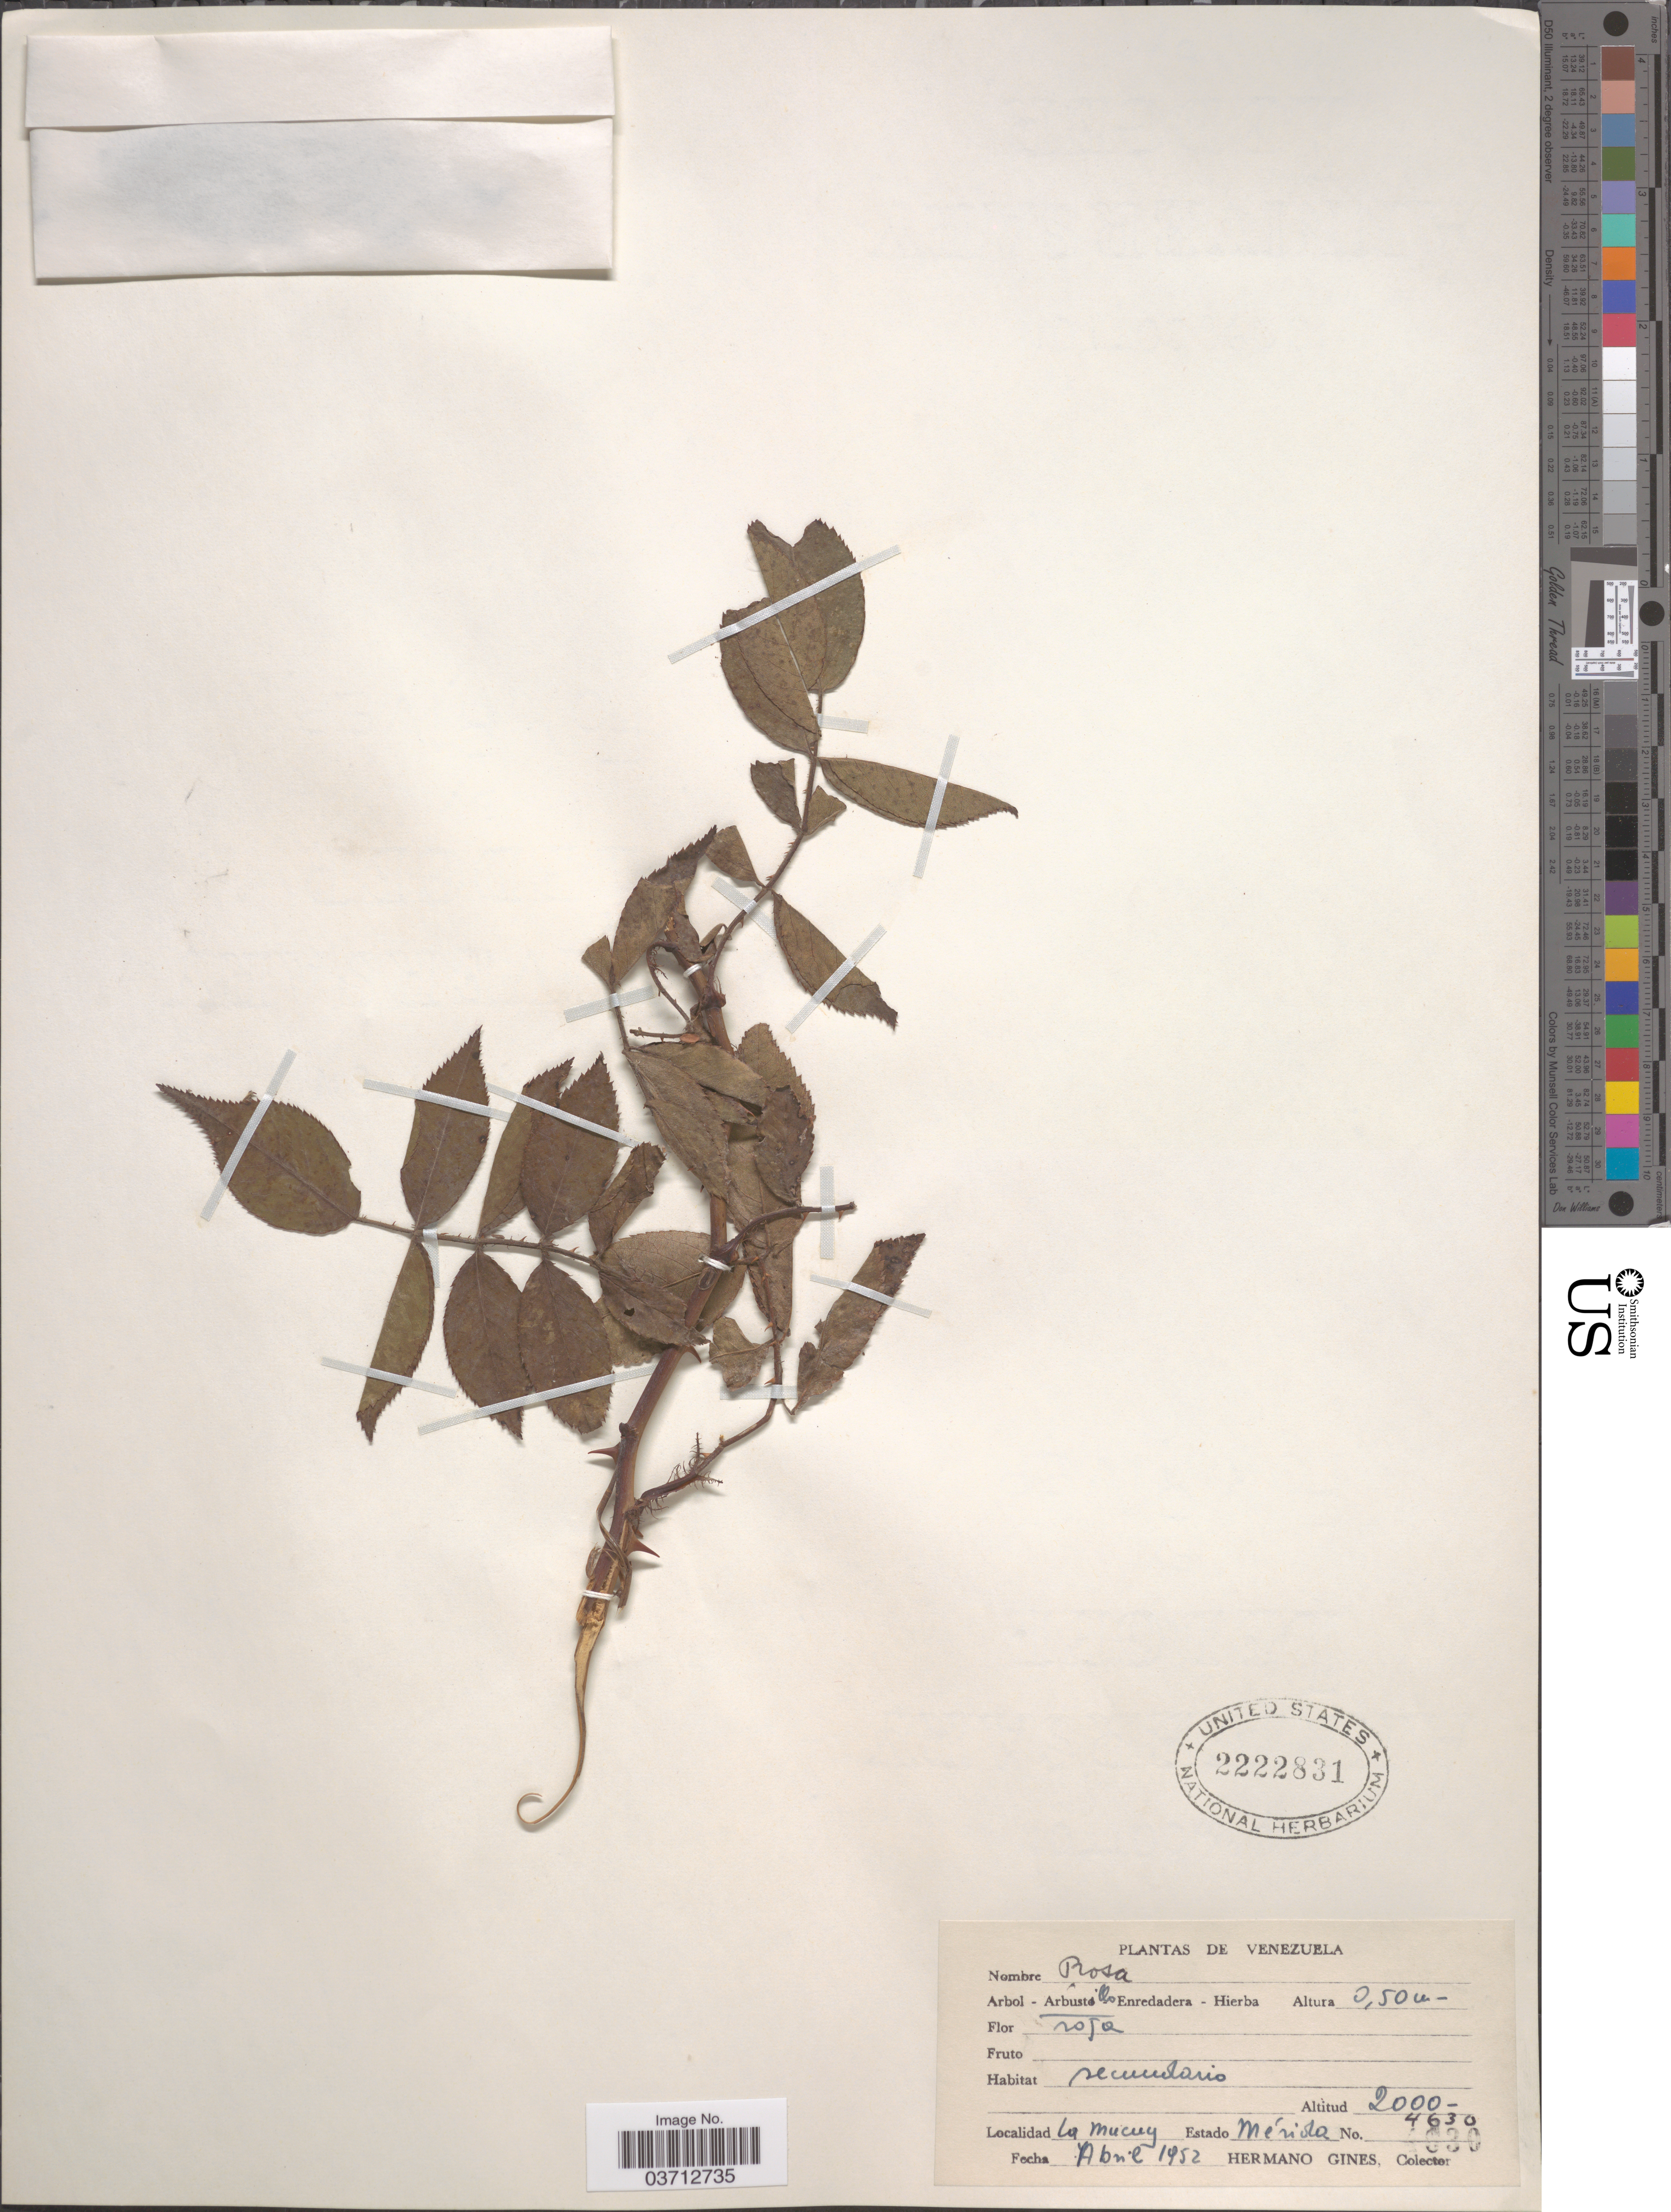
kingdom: Plantae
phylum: Tracheophyta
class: Magnoliopsida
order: Rosales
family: Rosaceae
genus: Rosa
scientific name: Rosa sp.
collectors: Bro. Gines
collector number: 4630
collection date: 1952-04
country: Venezuela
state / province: Merida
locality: La Mucuy.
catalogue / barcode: US 2222831